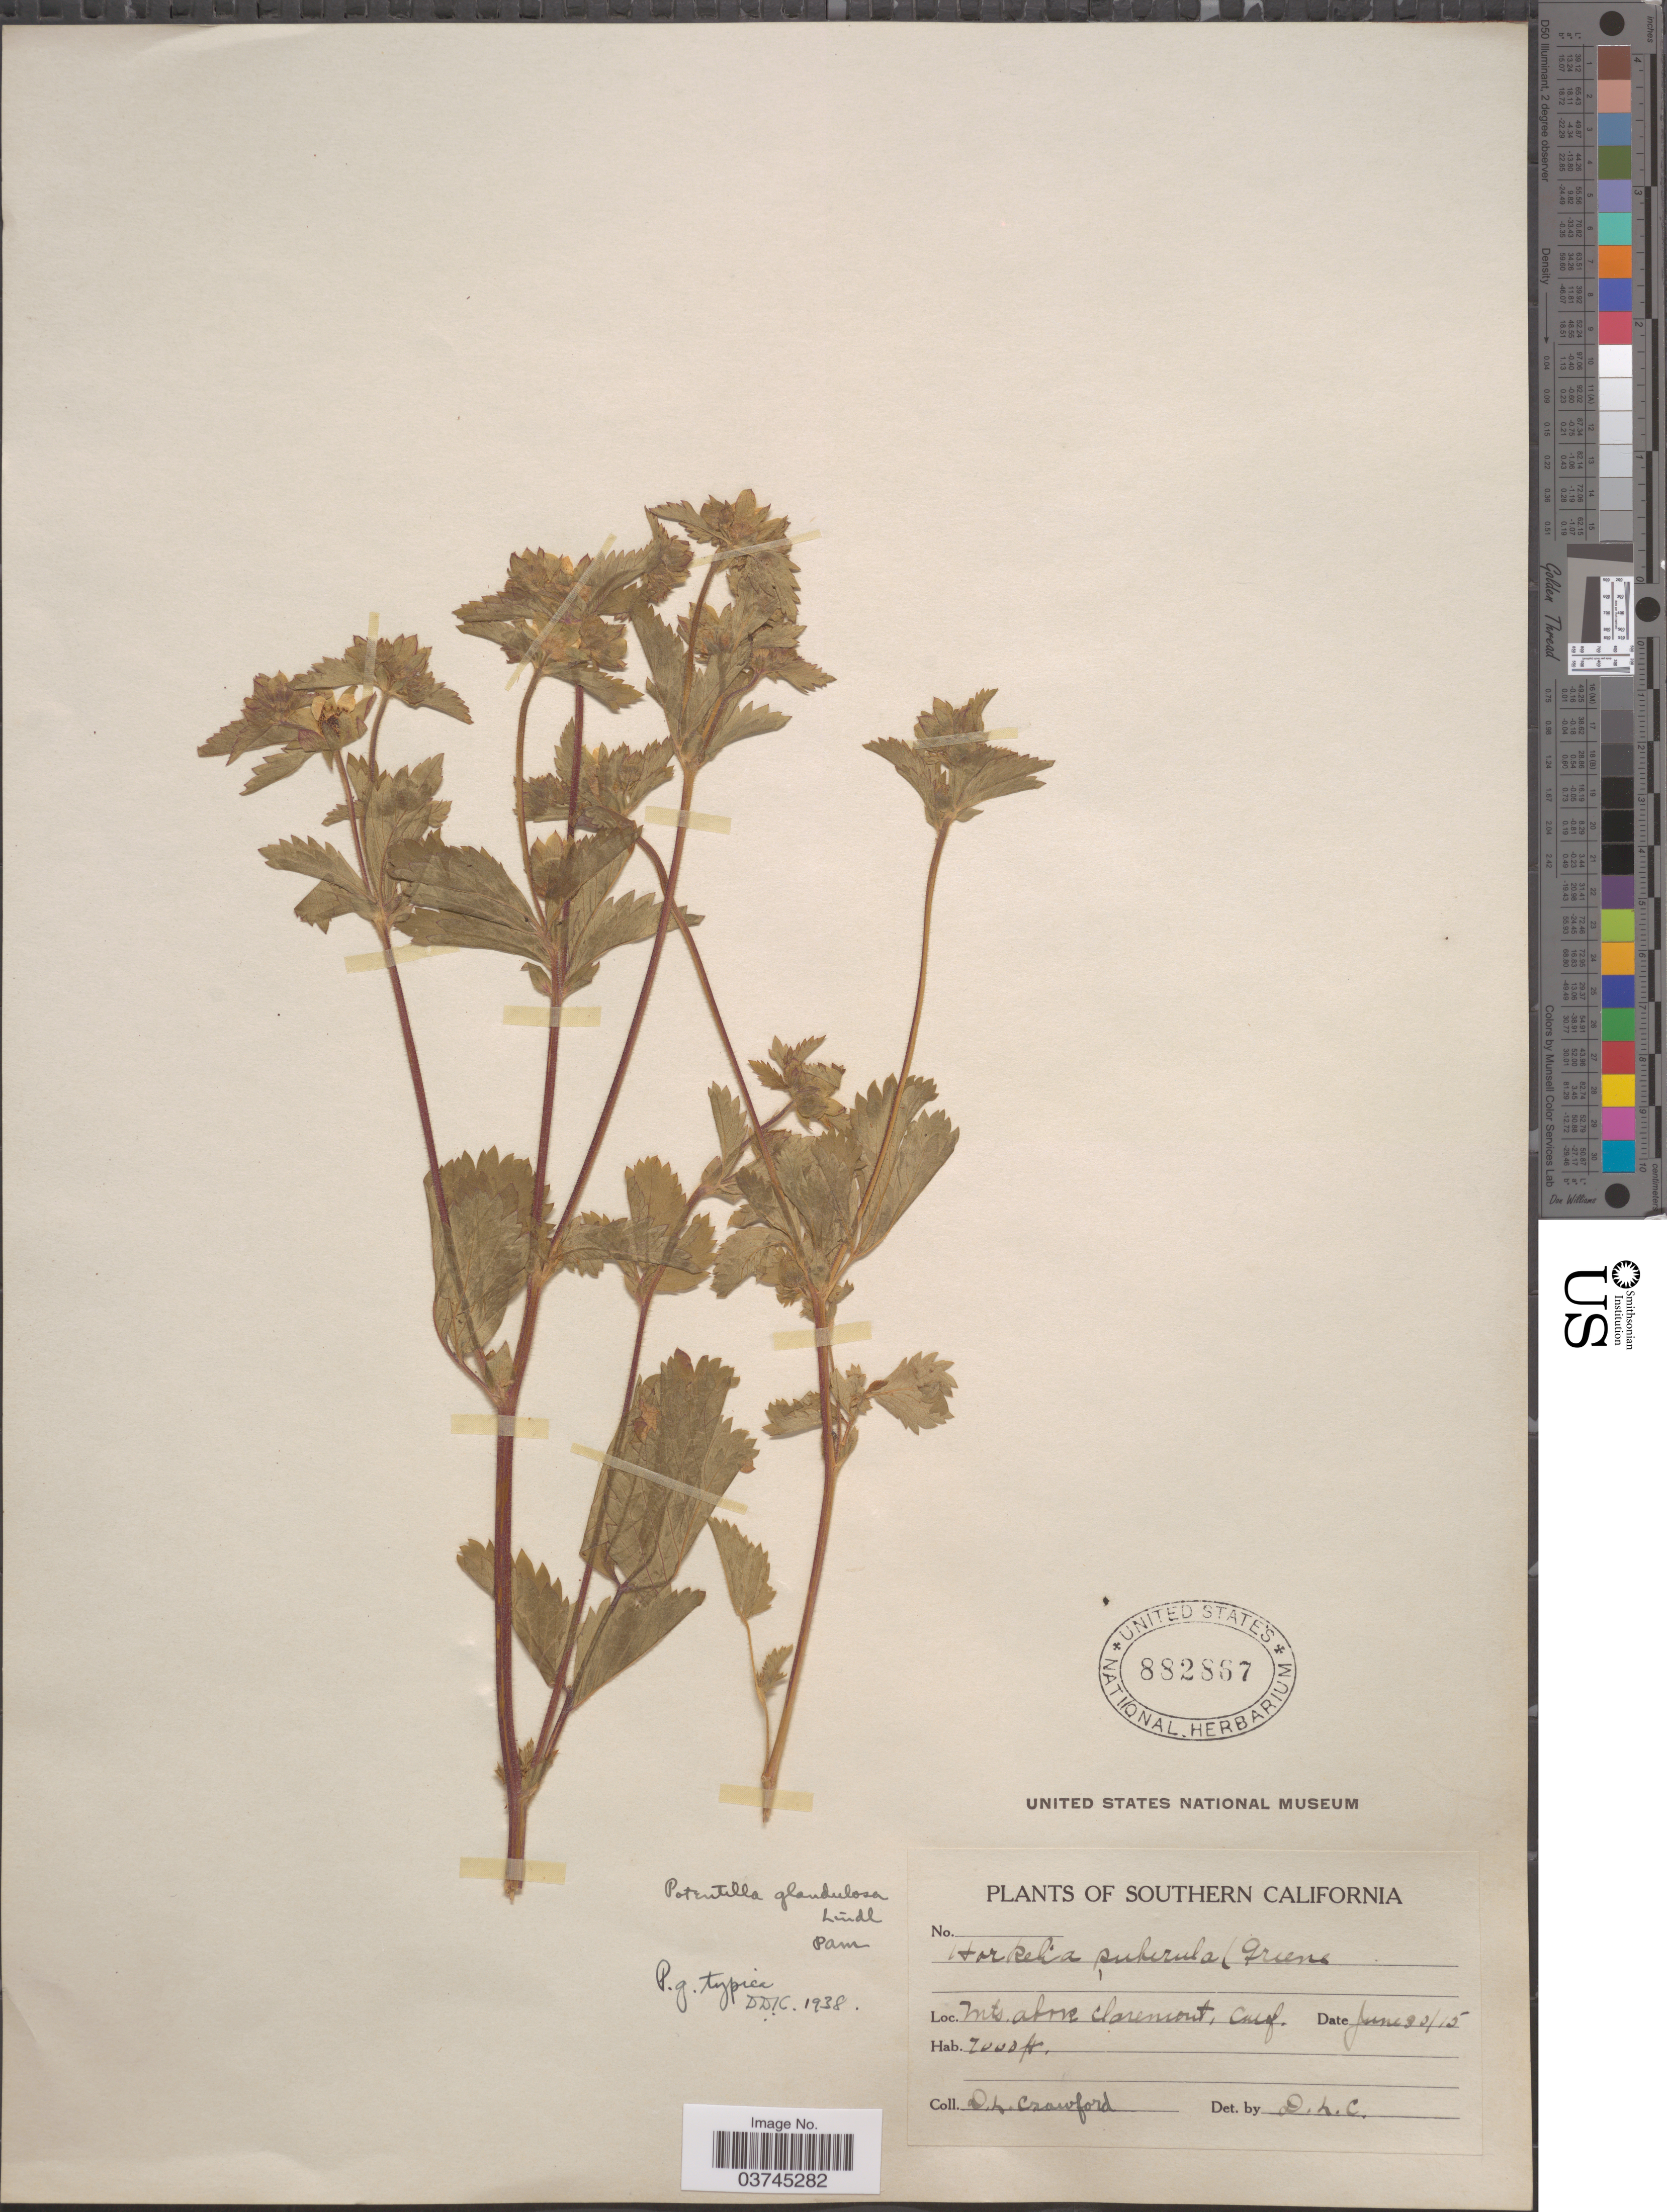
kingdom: Plantae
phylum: Tracheophyta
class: Magnoliopsida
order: Rosales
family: Rosaceae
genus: Drymocallis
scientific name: Drymocallis glandulosa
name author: (Lindl.) Rydb.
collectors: D. L. Crawford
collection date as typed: Transcribed d/m/y: 30/6/15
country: United States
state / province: California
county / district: Los Angeles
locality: Southern California. Mts. above Claremont.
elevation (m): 2134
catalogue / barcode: US 882867